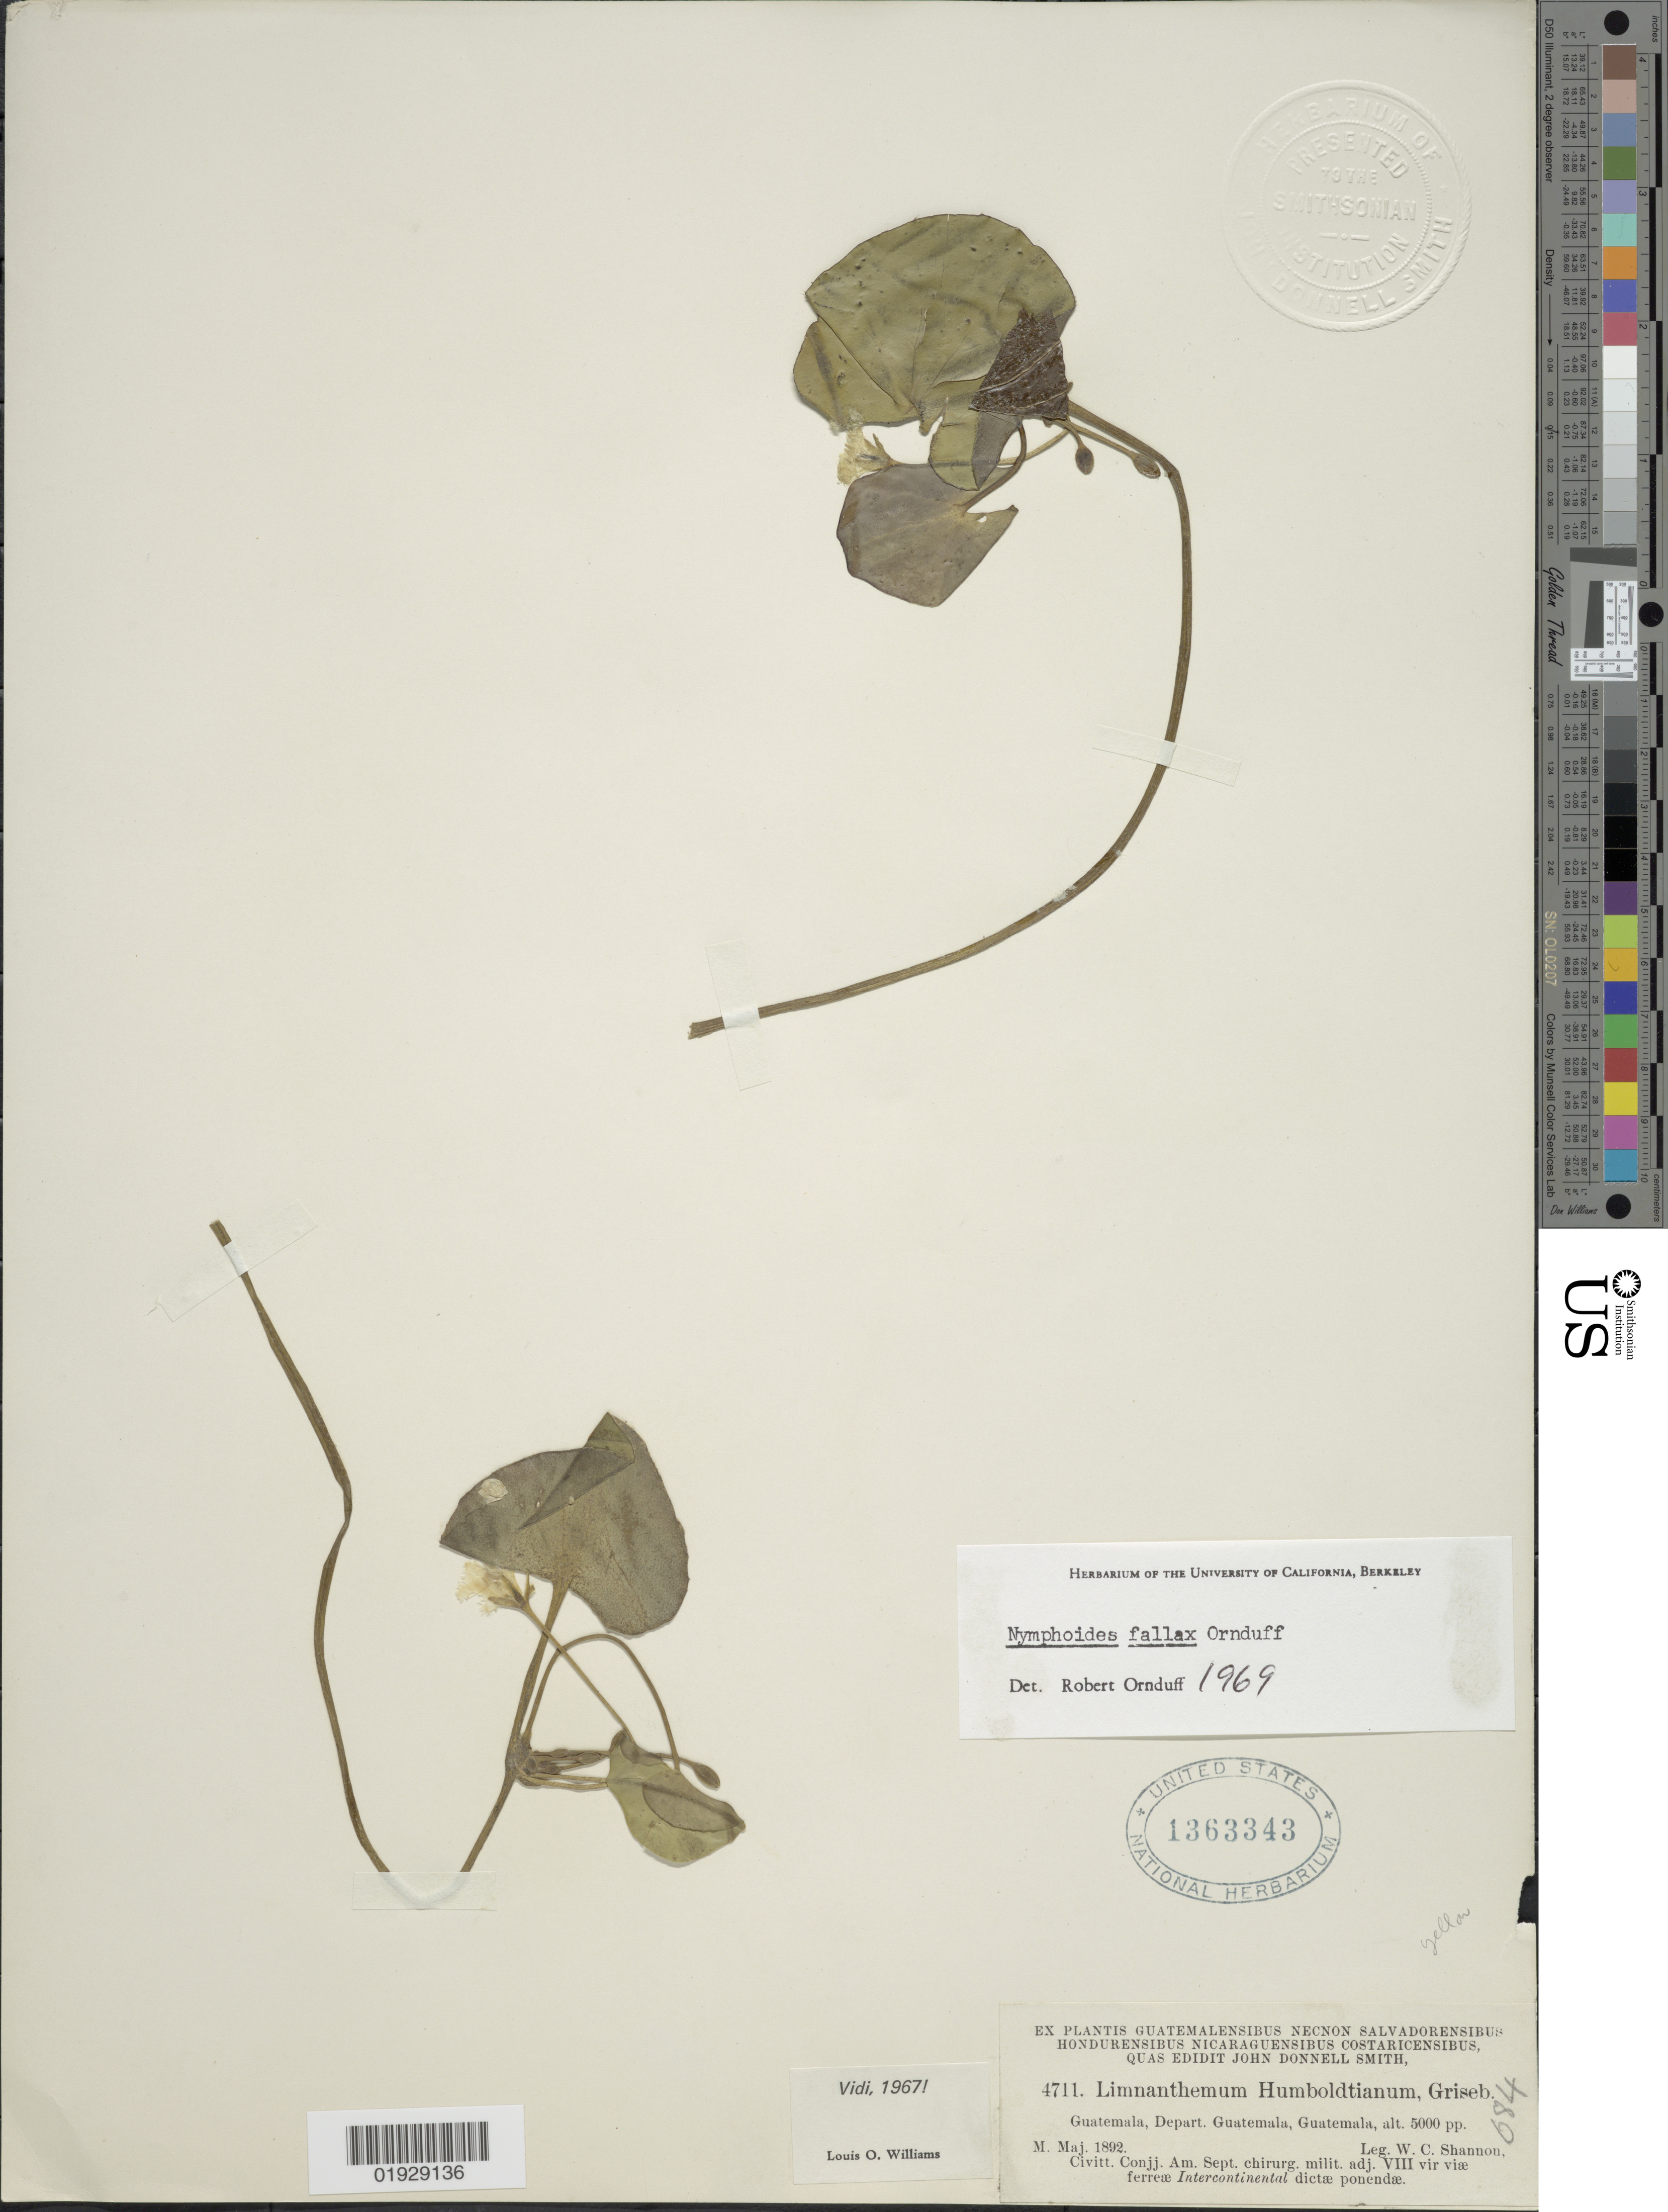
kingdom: Plantae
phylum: Tracheophyta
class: Magnoliopsida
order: Asterales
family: Menyanthaceae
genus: Nymphoides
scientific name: Nymphoides fallax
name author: Ornduff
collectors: W. C. Shannon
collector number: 4711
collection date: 1892-05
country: Guatemala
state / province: Guatemala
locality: Depart. Guatemala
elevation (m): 1524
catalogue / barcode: US 1363343